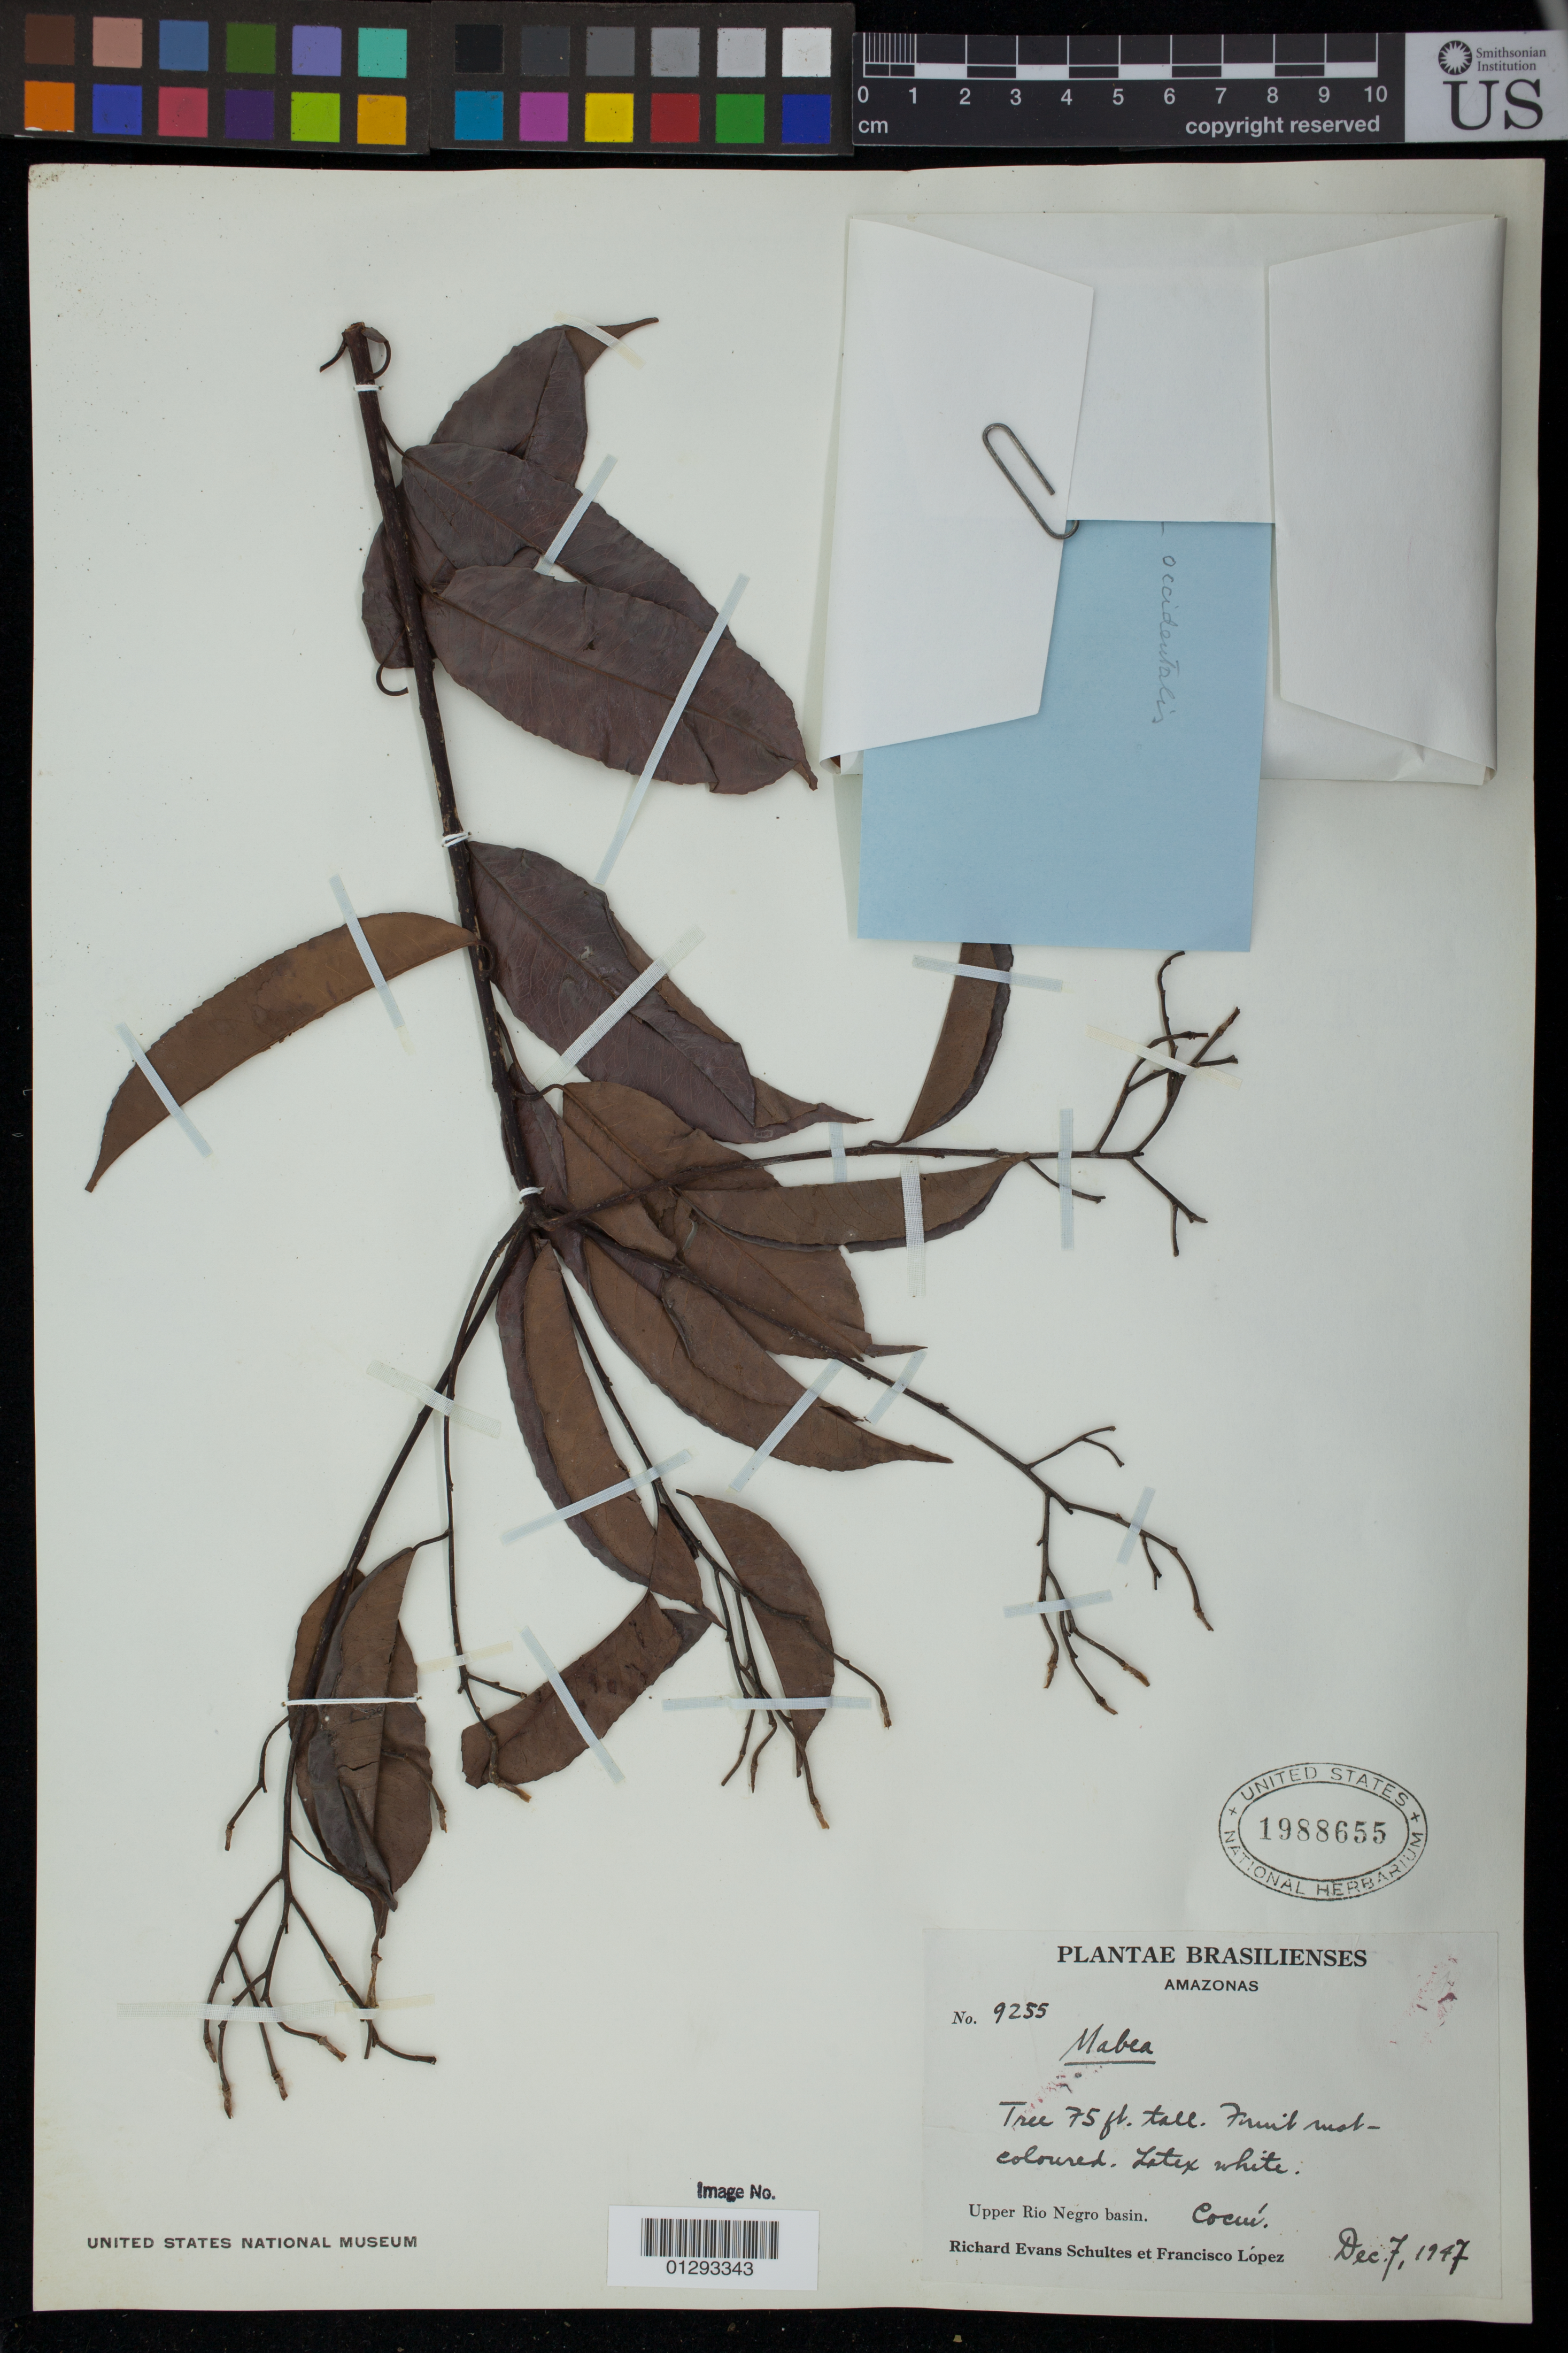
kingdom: Plantae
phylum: Tracheophyta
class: Magnoliopsida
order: Malpighiales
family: Euphorbiaceae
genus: Mabea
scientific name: Mabea occidentalis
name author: Benth.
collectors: R. E. Schultes & F. Lopéz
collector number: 9255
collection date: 1947-12-07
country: Brazil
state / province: Amazonas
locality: Upper Rio Negro basin. Cocui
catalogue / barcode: US 1988655